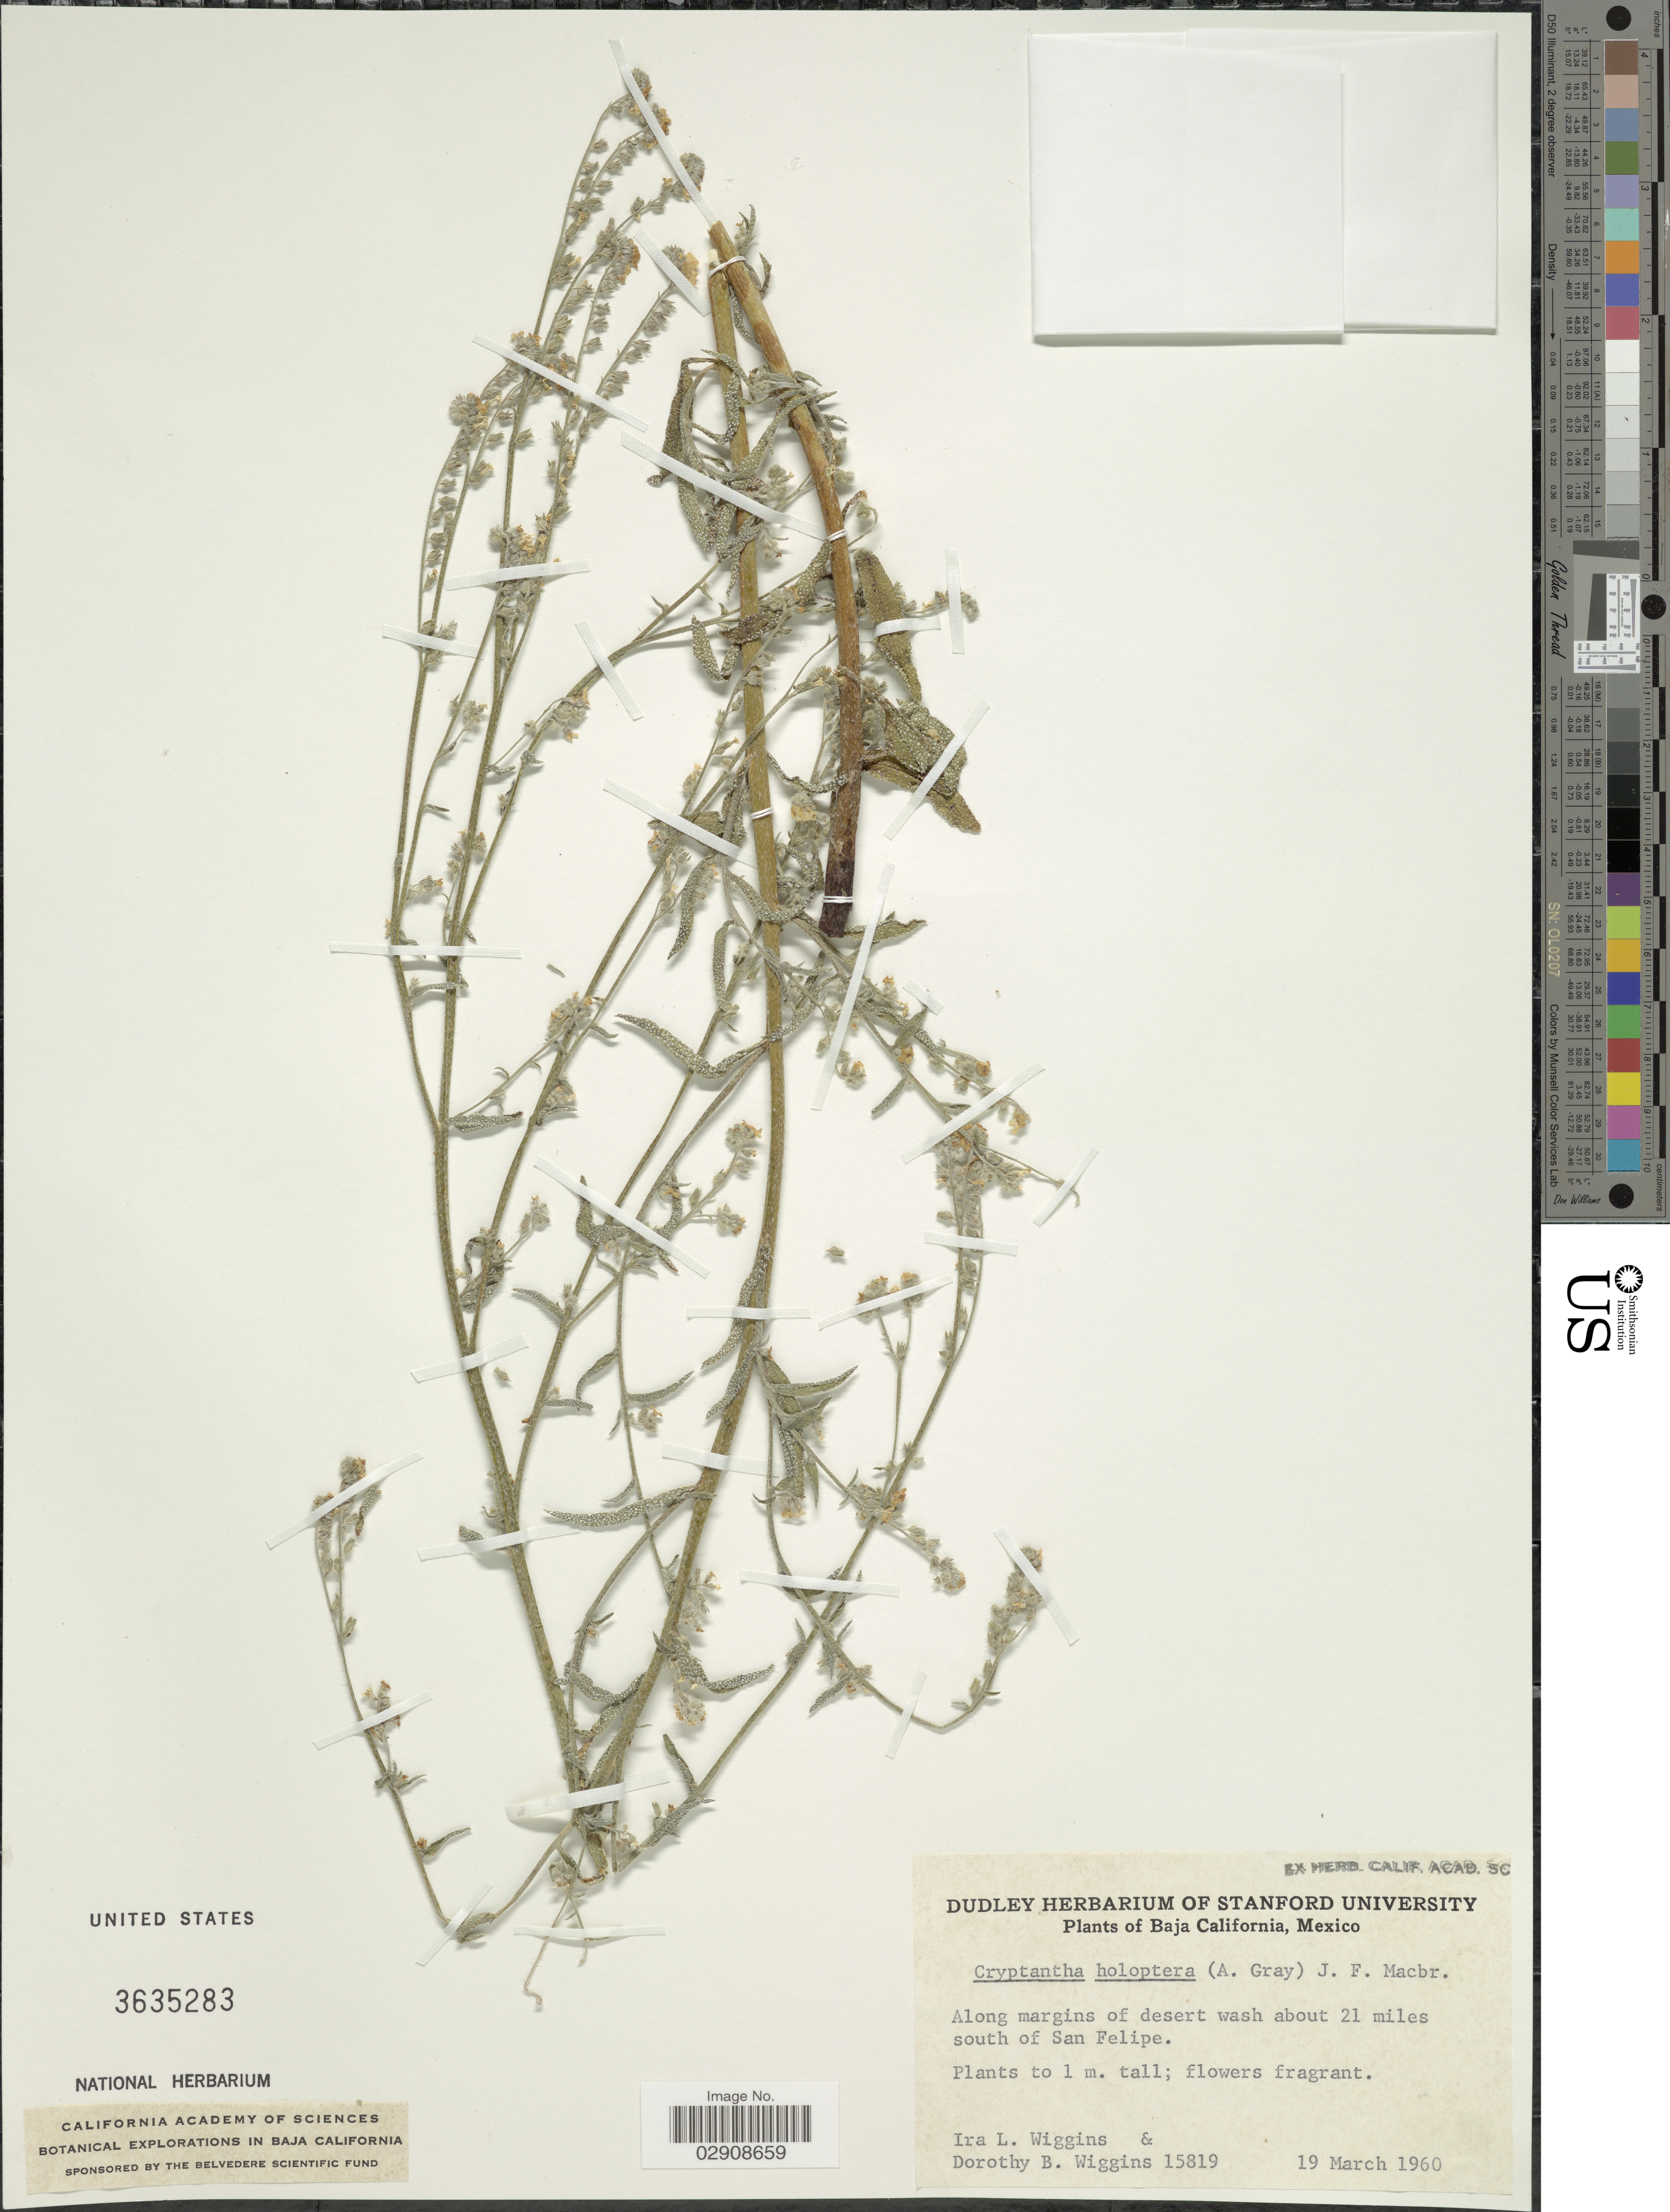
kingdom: Plantae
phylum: Tracheophyta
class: Magnoliopsida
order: Boraginales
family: Boraginaceae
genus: Cryptantha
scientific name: Cryptantha holoptera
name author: (A. Gray) J.F. Macbr.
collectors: I. L. Wiggins & D. B. Wiggins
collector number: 15819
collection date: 1960-03-19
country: Mexico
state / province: Baja California Norte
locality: Along margins of desert wash about 21 miles south of San Felipe.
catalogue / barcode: US 3635283